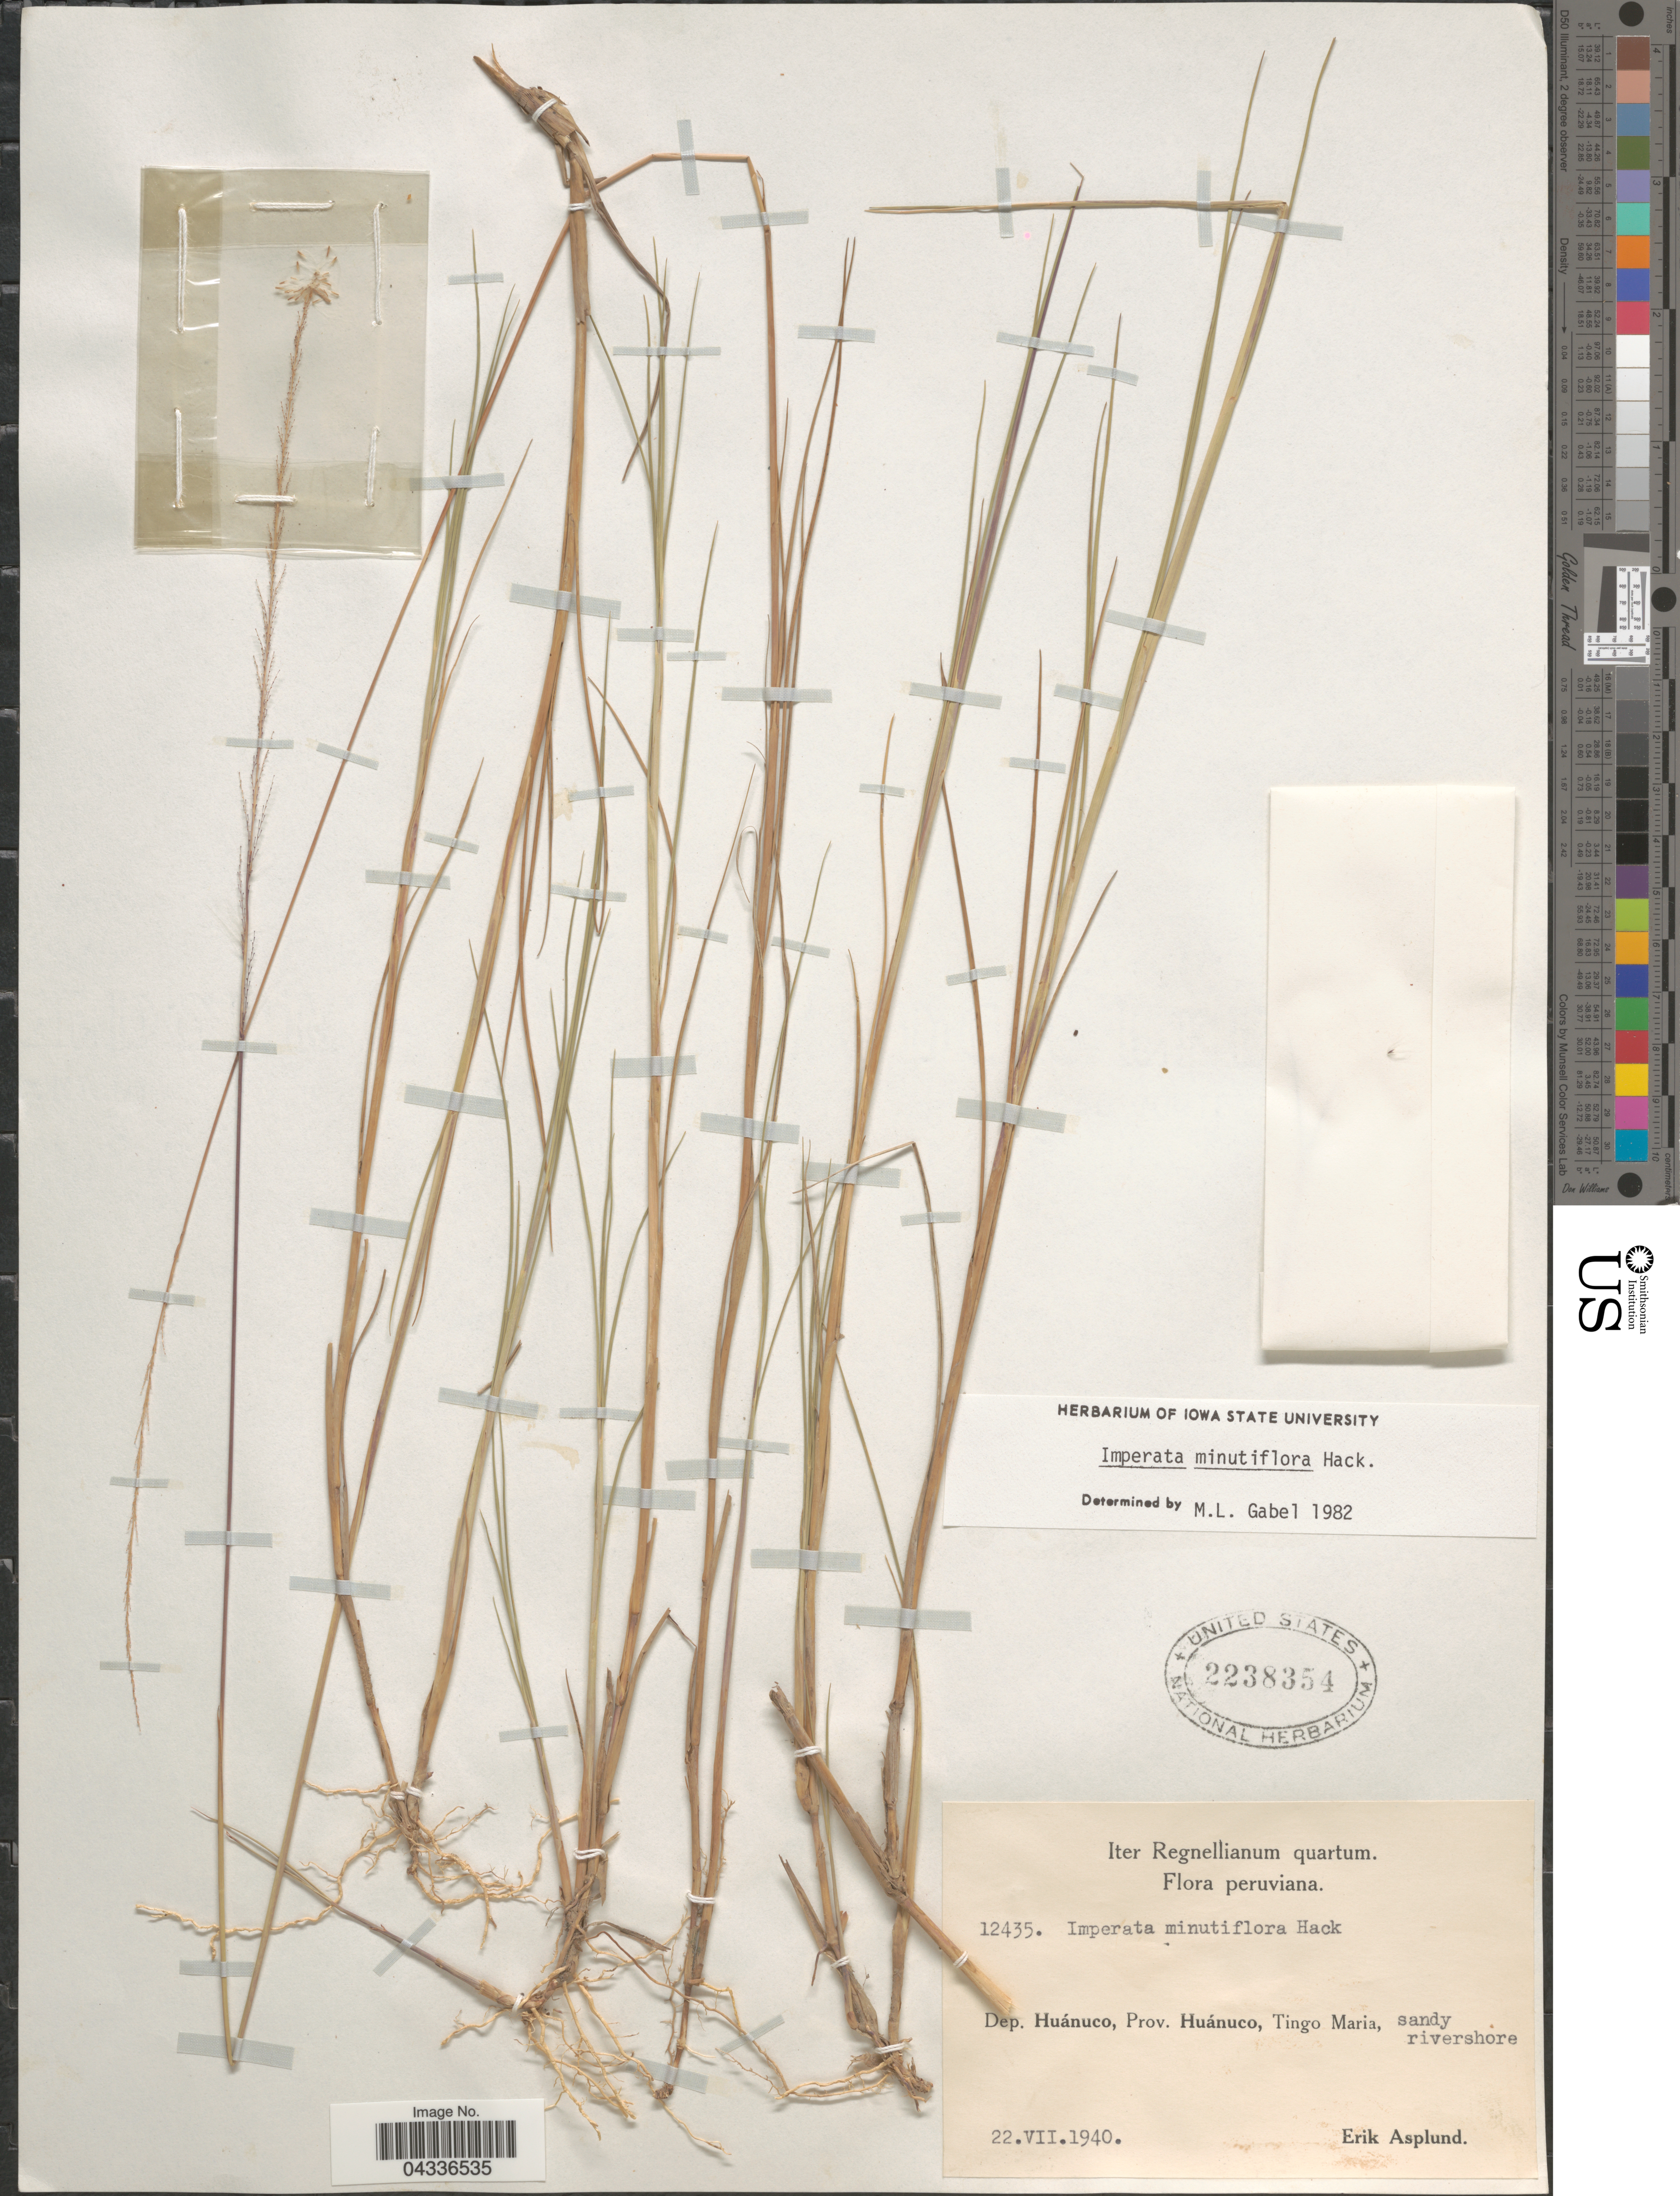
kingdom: Plantae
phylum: Tracheophyta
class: Liliopsida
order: Poales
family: Poaceae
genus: Imperata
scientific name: Imperata minutiflora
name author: Hack.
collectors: E. Asplund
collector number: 12435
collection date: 1940-07-22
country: Peru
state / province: Huánuco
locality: Iter Regnellianum quartum. Peruviana. Dep. Huánuco, Tingo Maria, sandy rivershore.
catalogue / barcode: US 2238354